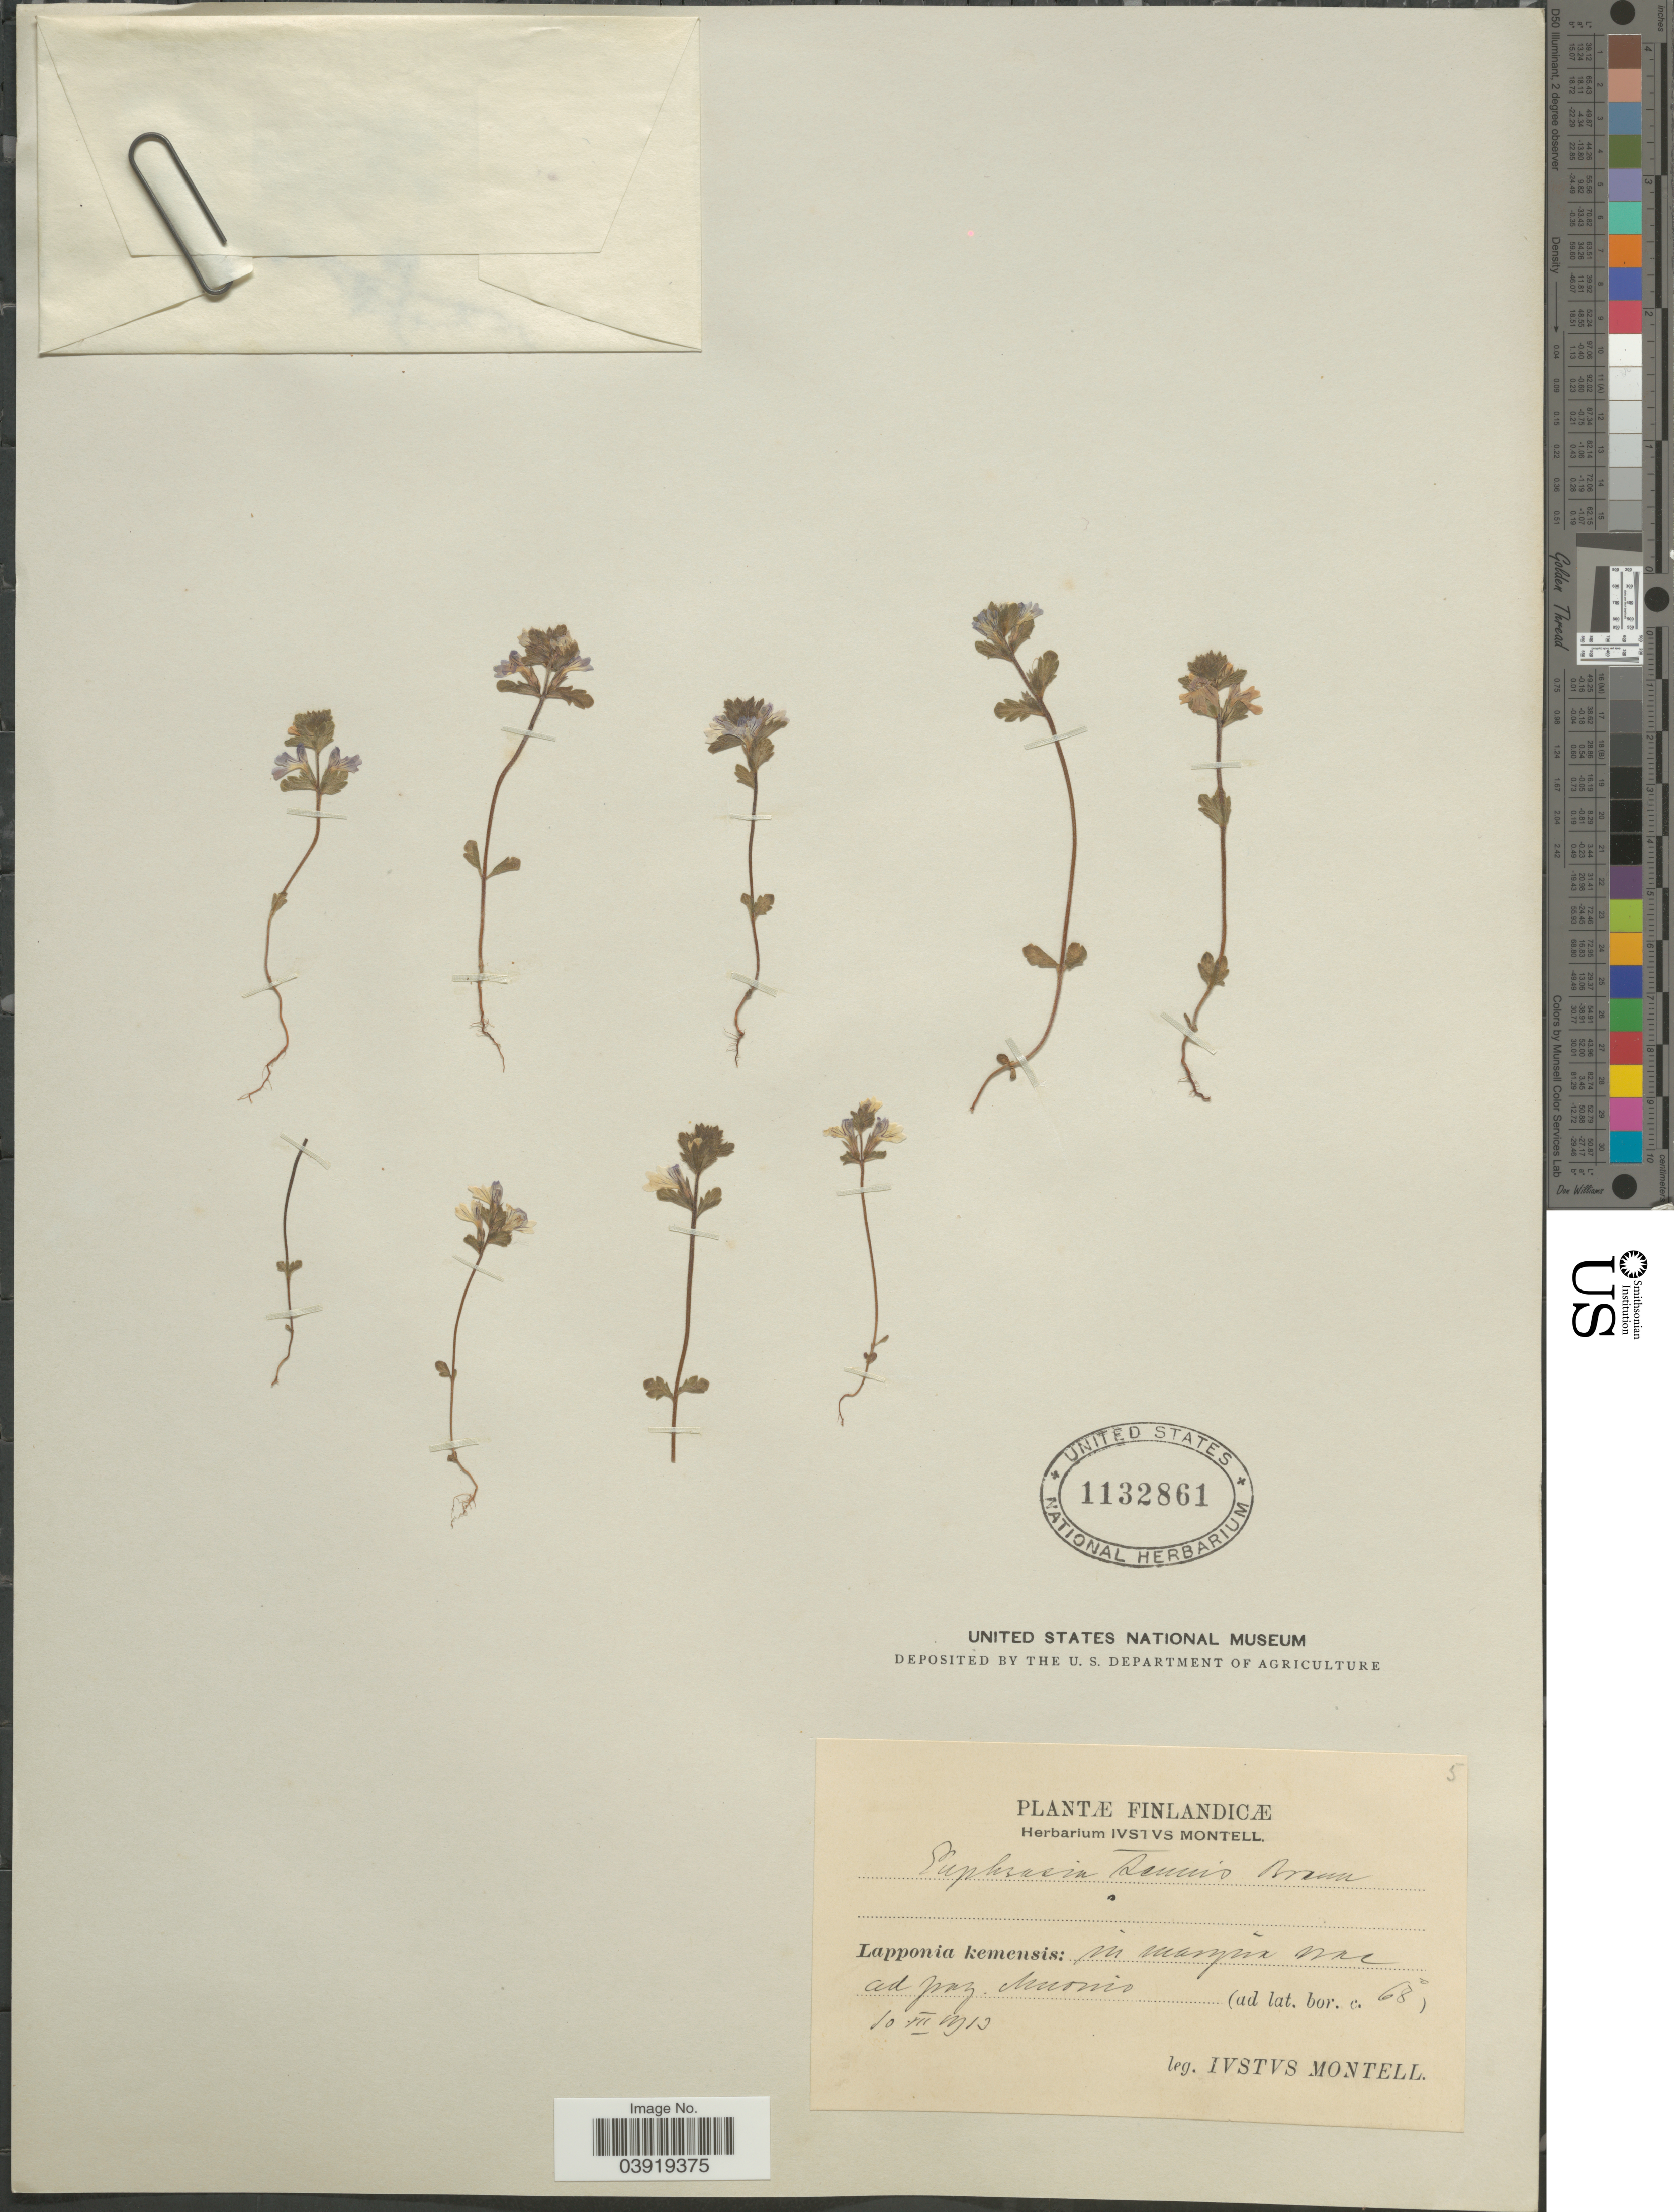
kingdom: Plantae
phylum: Tracheophyta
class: Magnoliopsida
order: Lamiales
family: Orobanchaceae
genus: Euphrasia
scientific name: Euphrasia tenuis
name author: Wettst.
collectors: I. Montell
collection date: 1913-07-10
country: Finland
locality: Finlandicæ. Lapponia kemensis: in margin nec ad pag. Muosio.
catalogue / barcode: US 1132861